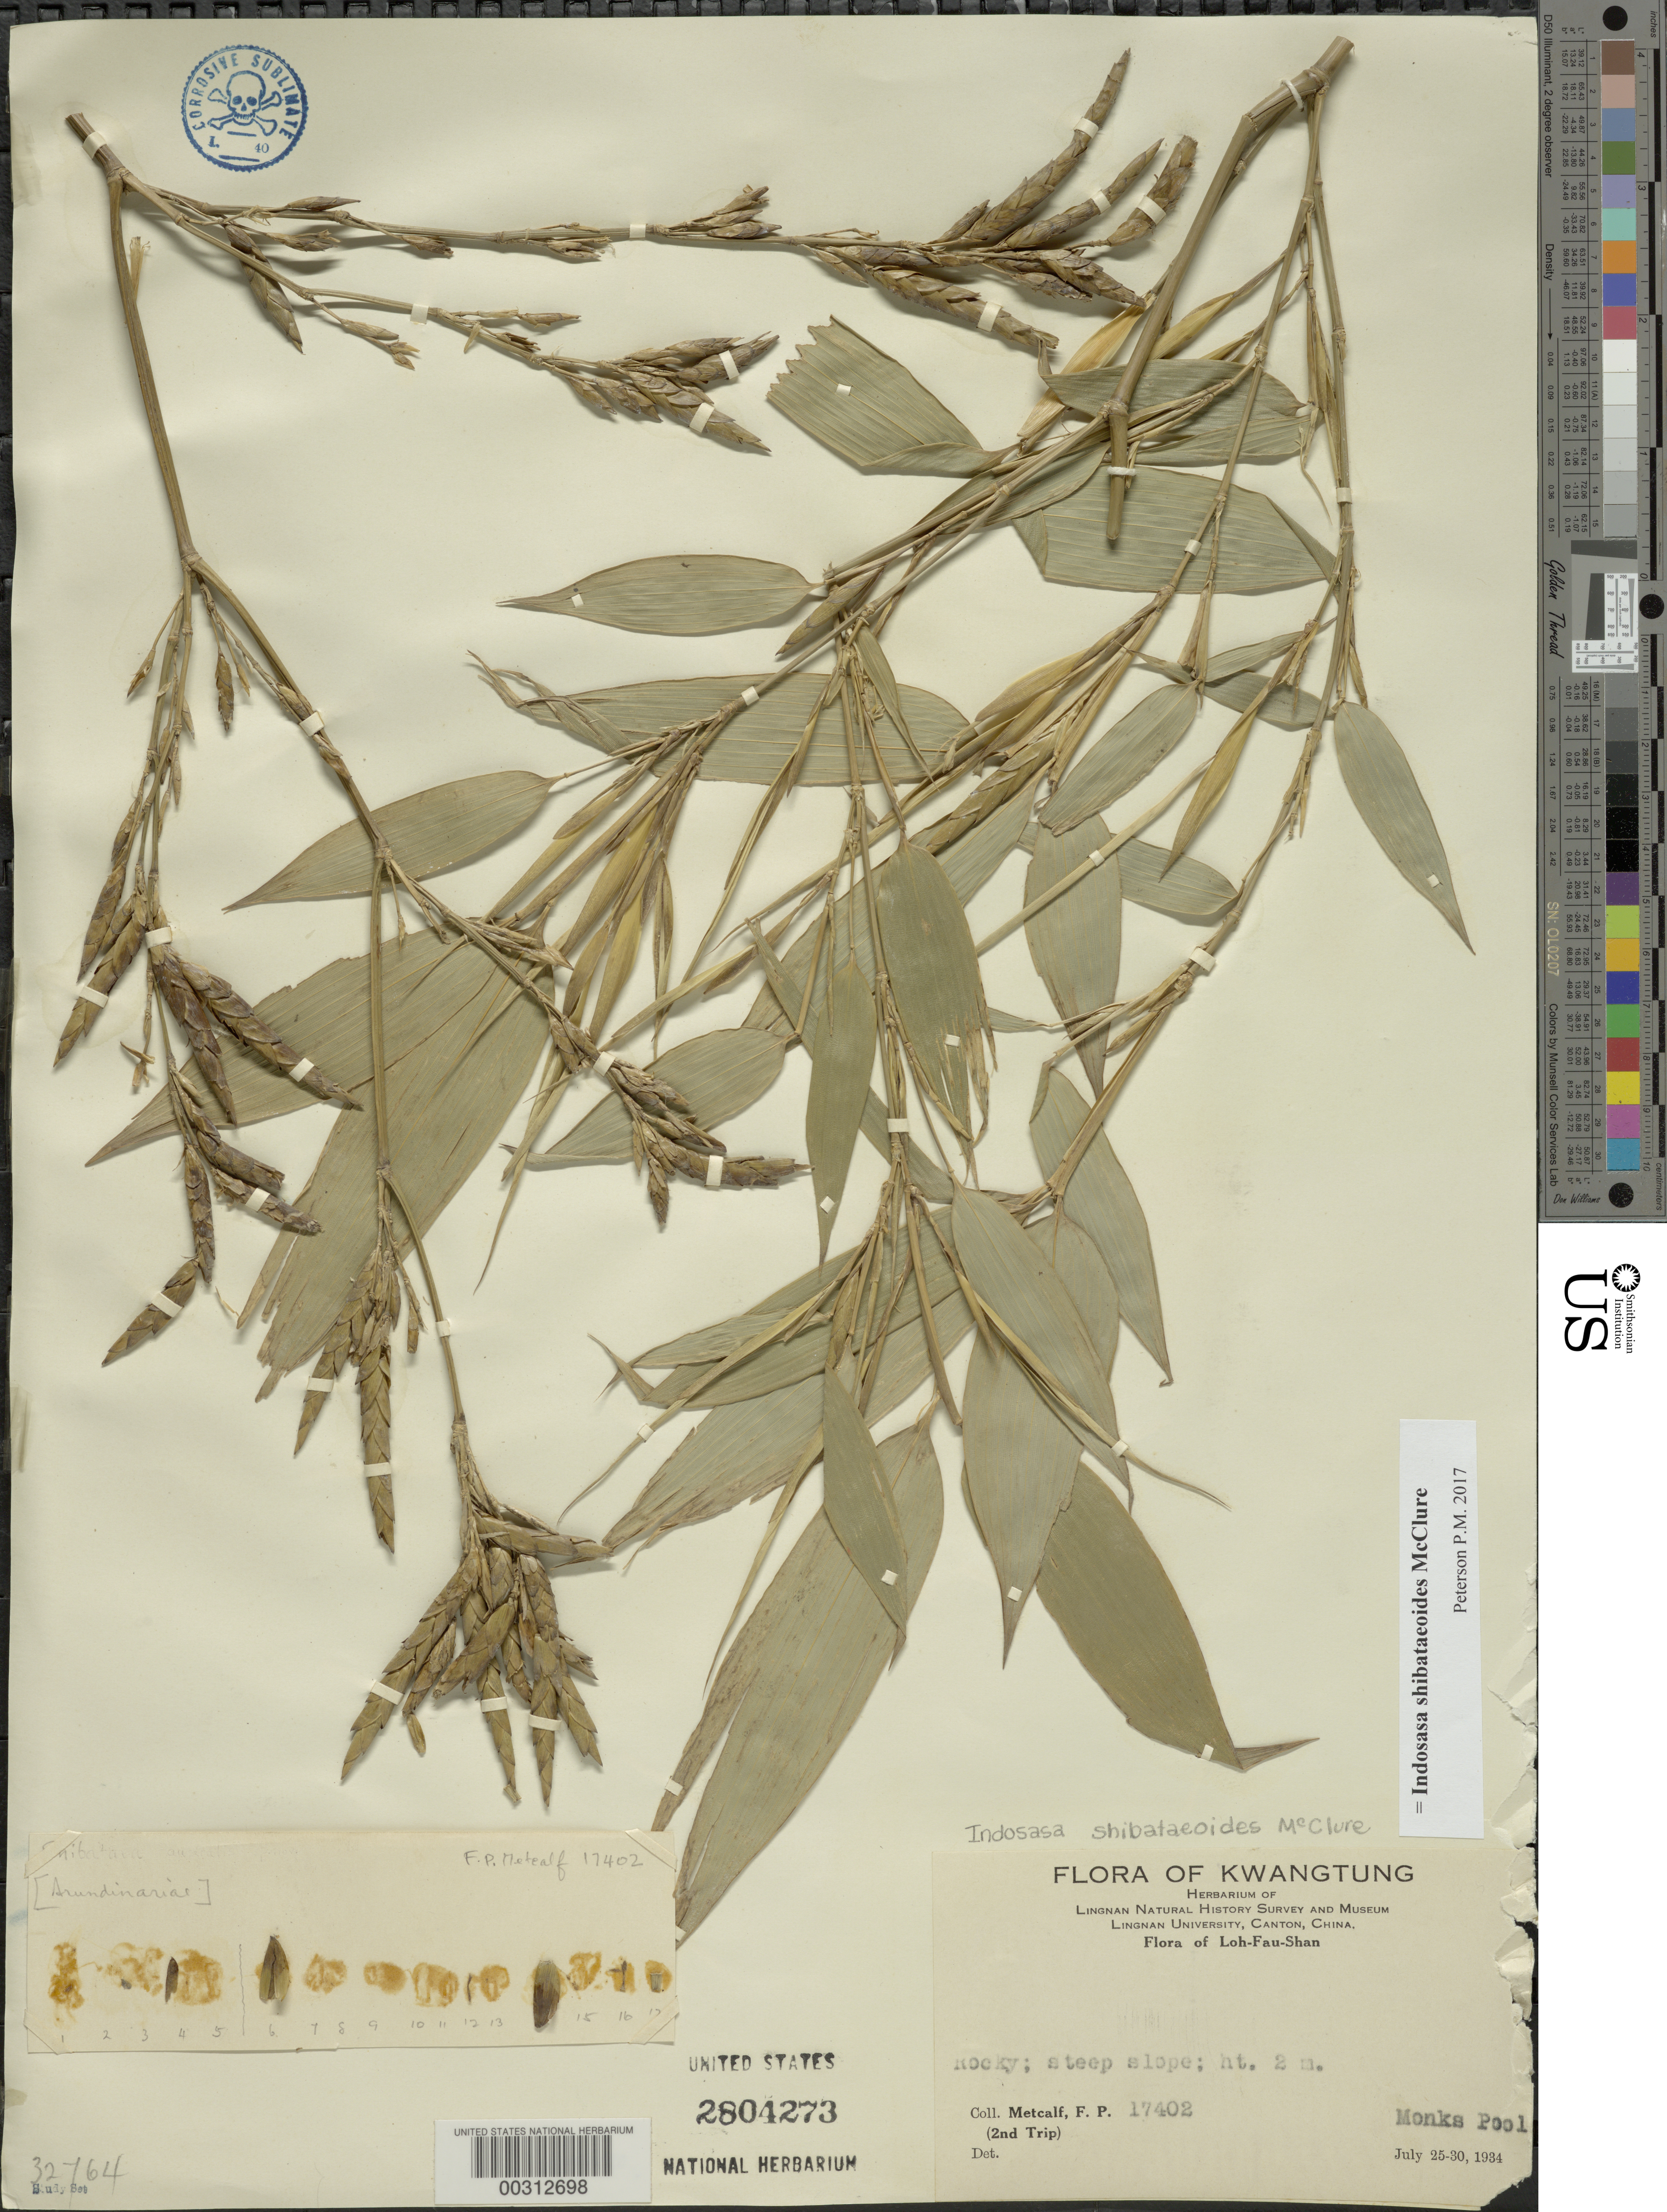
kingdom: Plantae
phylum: Tracheophyta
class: Liliopsida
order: Poales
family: Poaceae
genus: Indosasa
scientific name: Indosasa shibataeoides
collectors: F. P. Metcalf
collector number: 17402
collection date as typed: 25 Jul 1934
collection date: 1934-07-25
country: China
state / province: Guangdong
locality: Loh-Fau-Shan, Monks Pool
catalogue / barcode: US 2804273